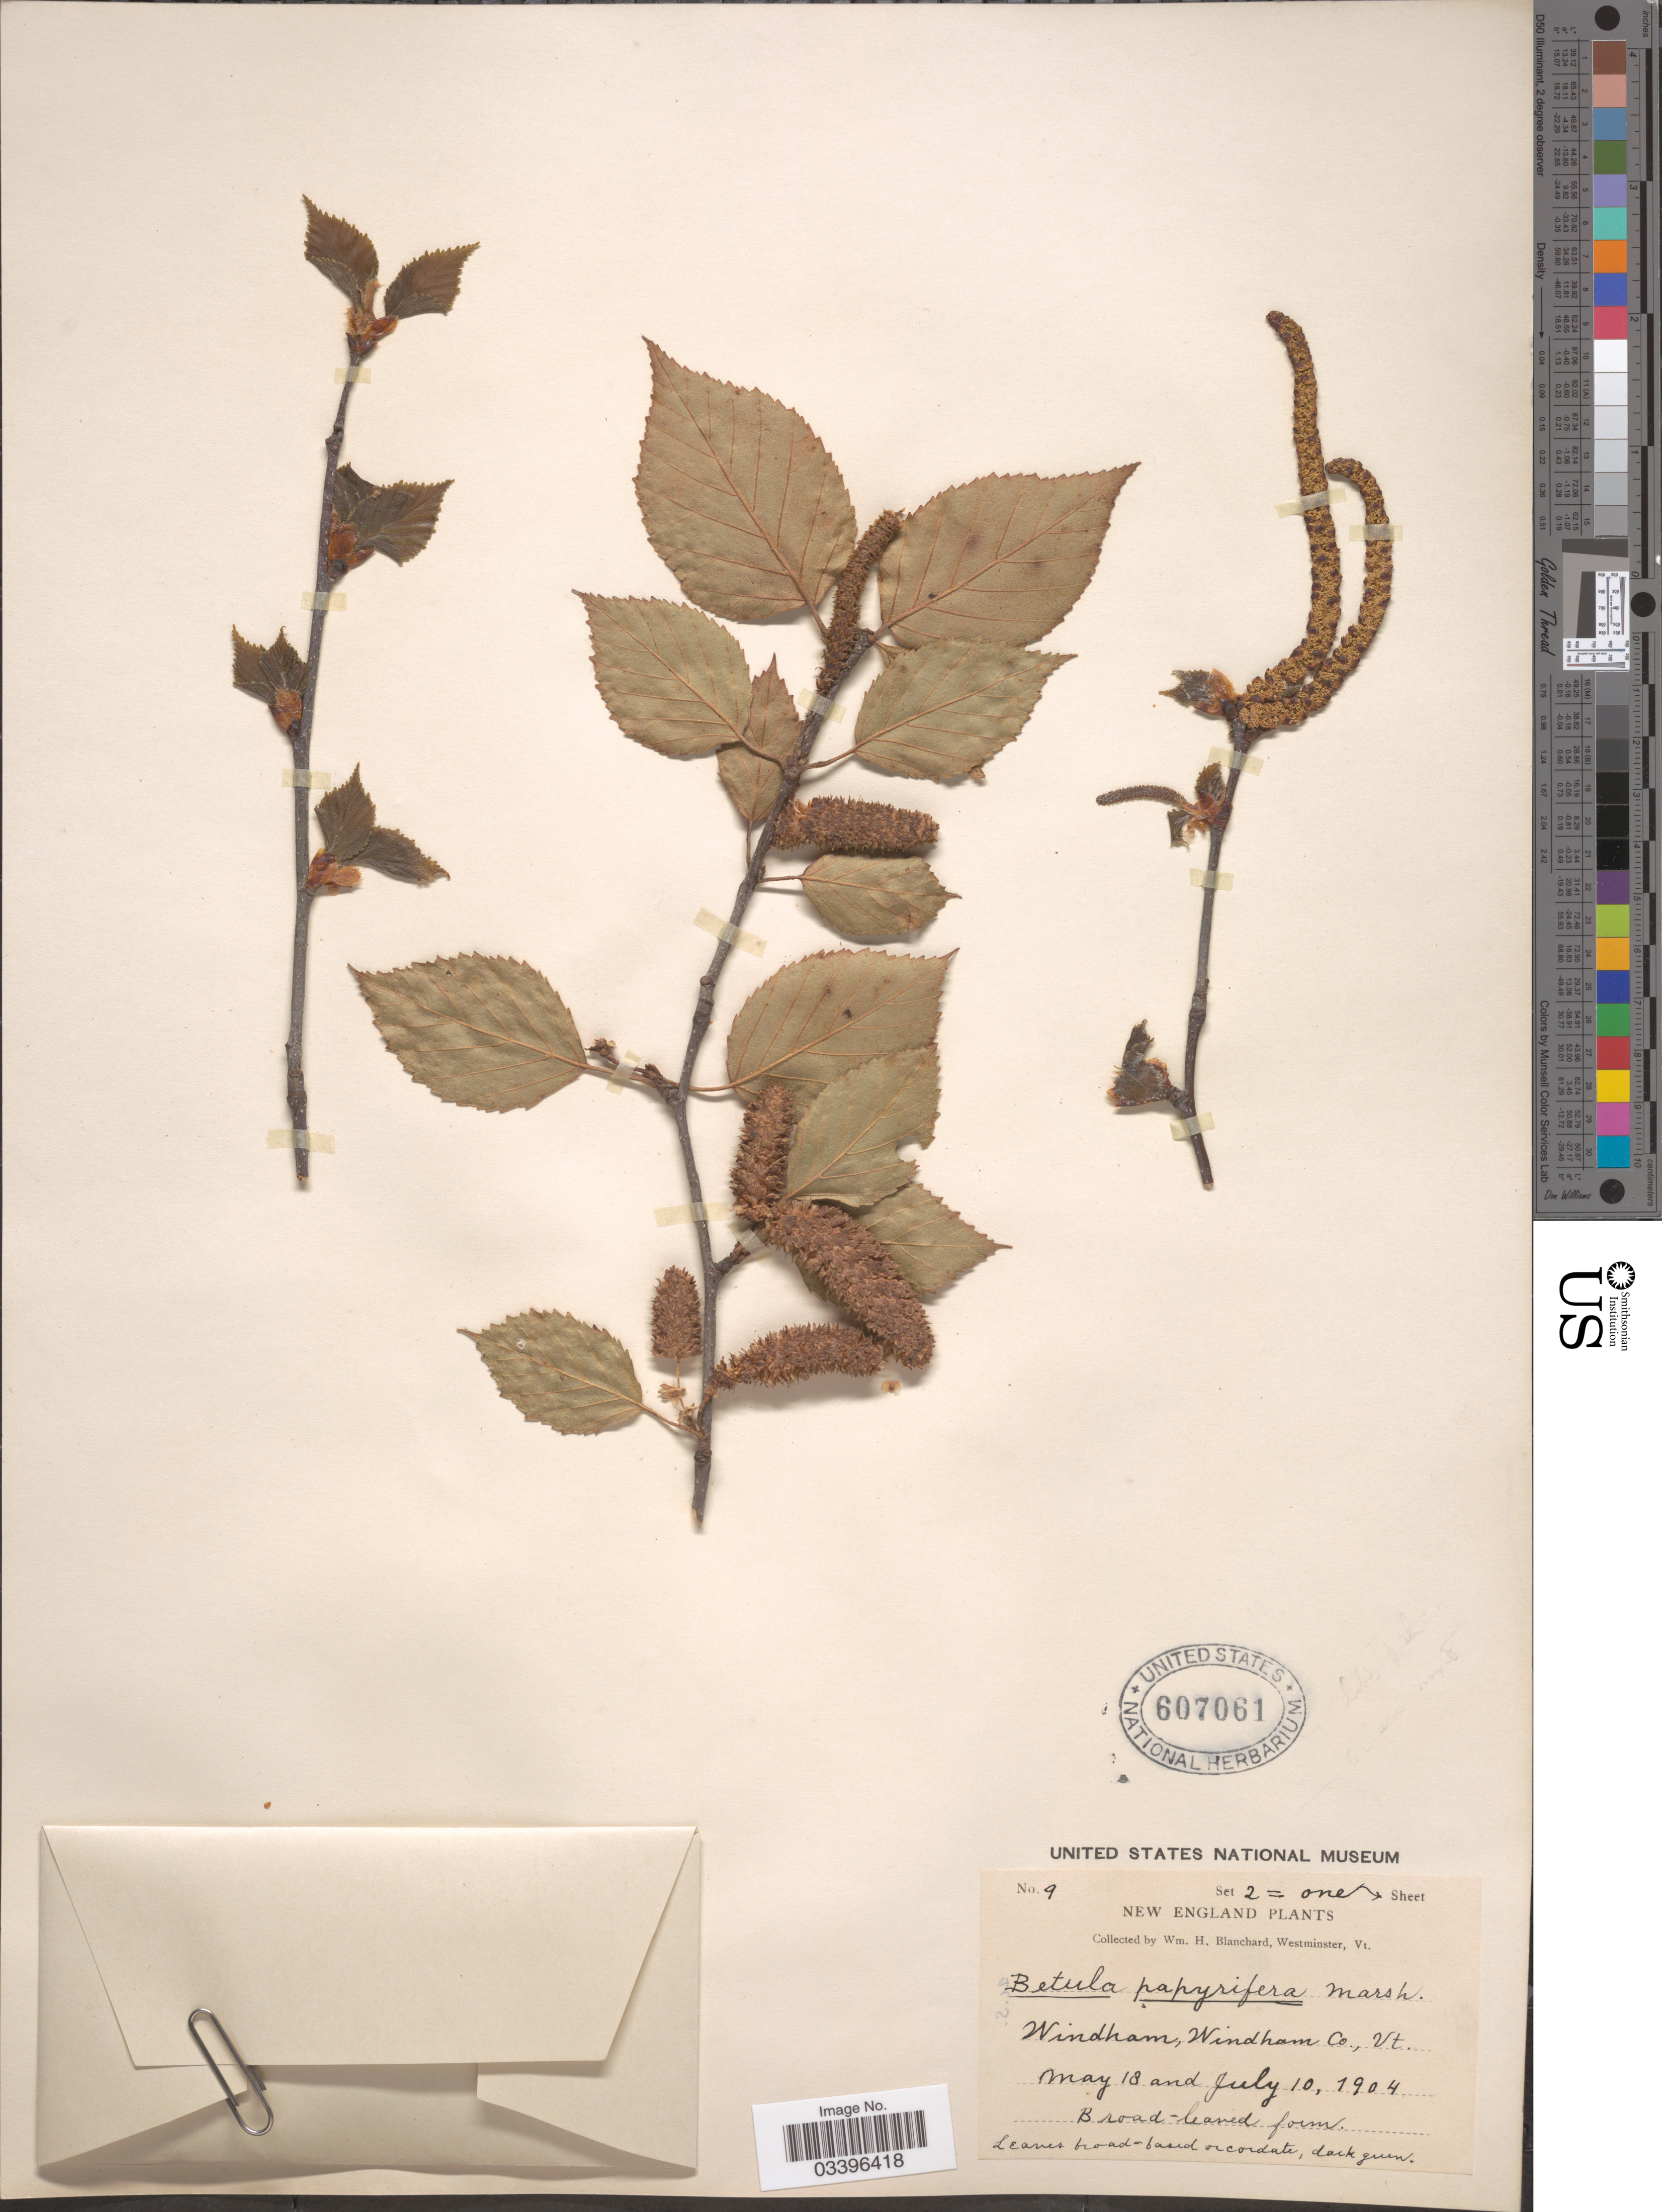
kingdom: Plantae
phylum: Tracheophyta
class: Magnoliopsida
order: Fagales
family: Betulaceae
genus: Betula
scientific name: Betula papyrifera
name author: Marshall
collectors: W. H. Blanchard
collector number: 9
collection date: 1904-05-18/1904-07-10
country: United States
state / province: Vermont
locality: New England. Windham, Windham Co., Vt.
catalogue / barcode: US 607061